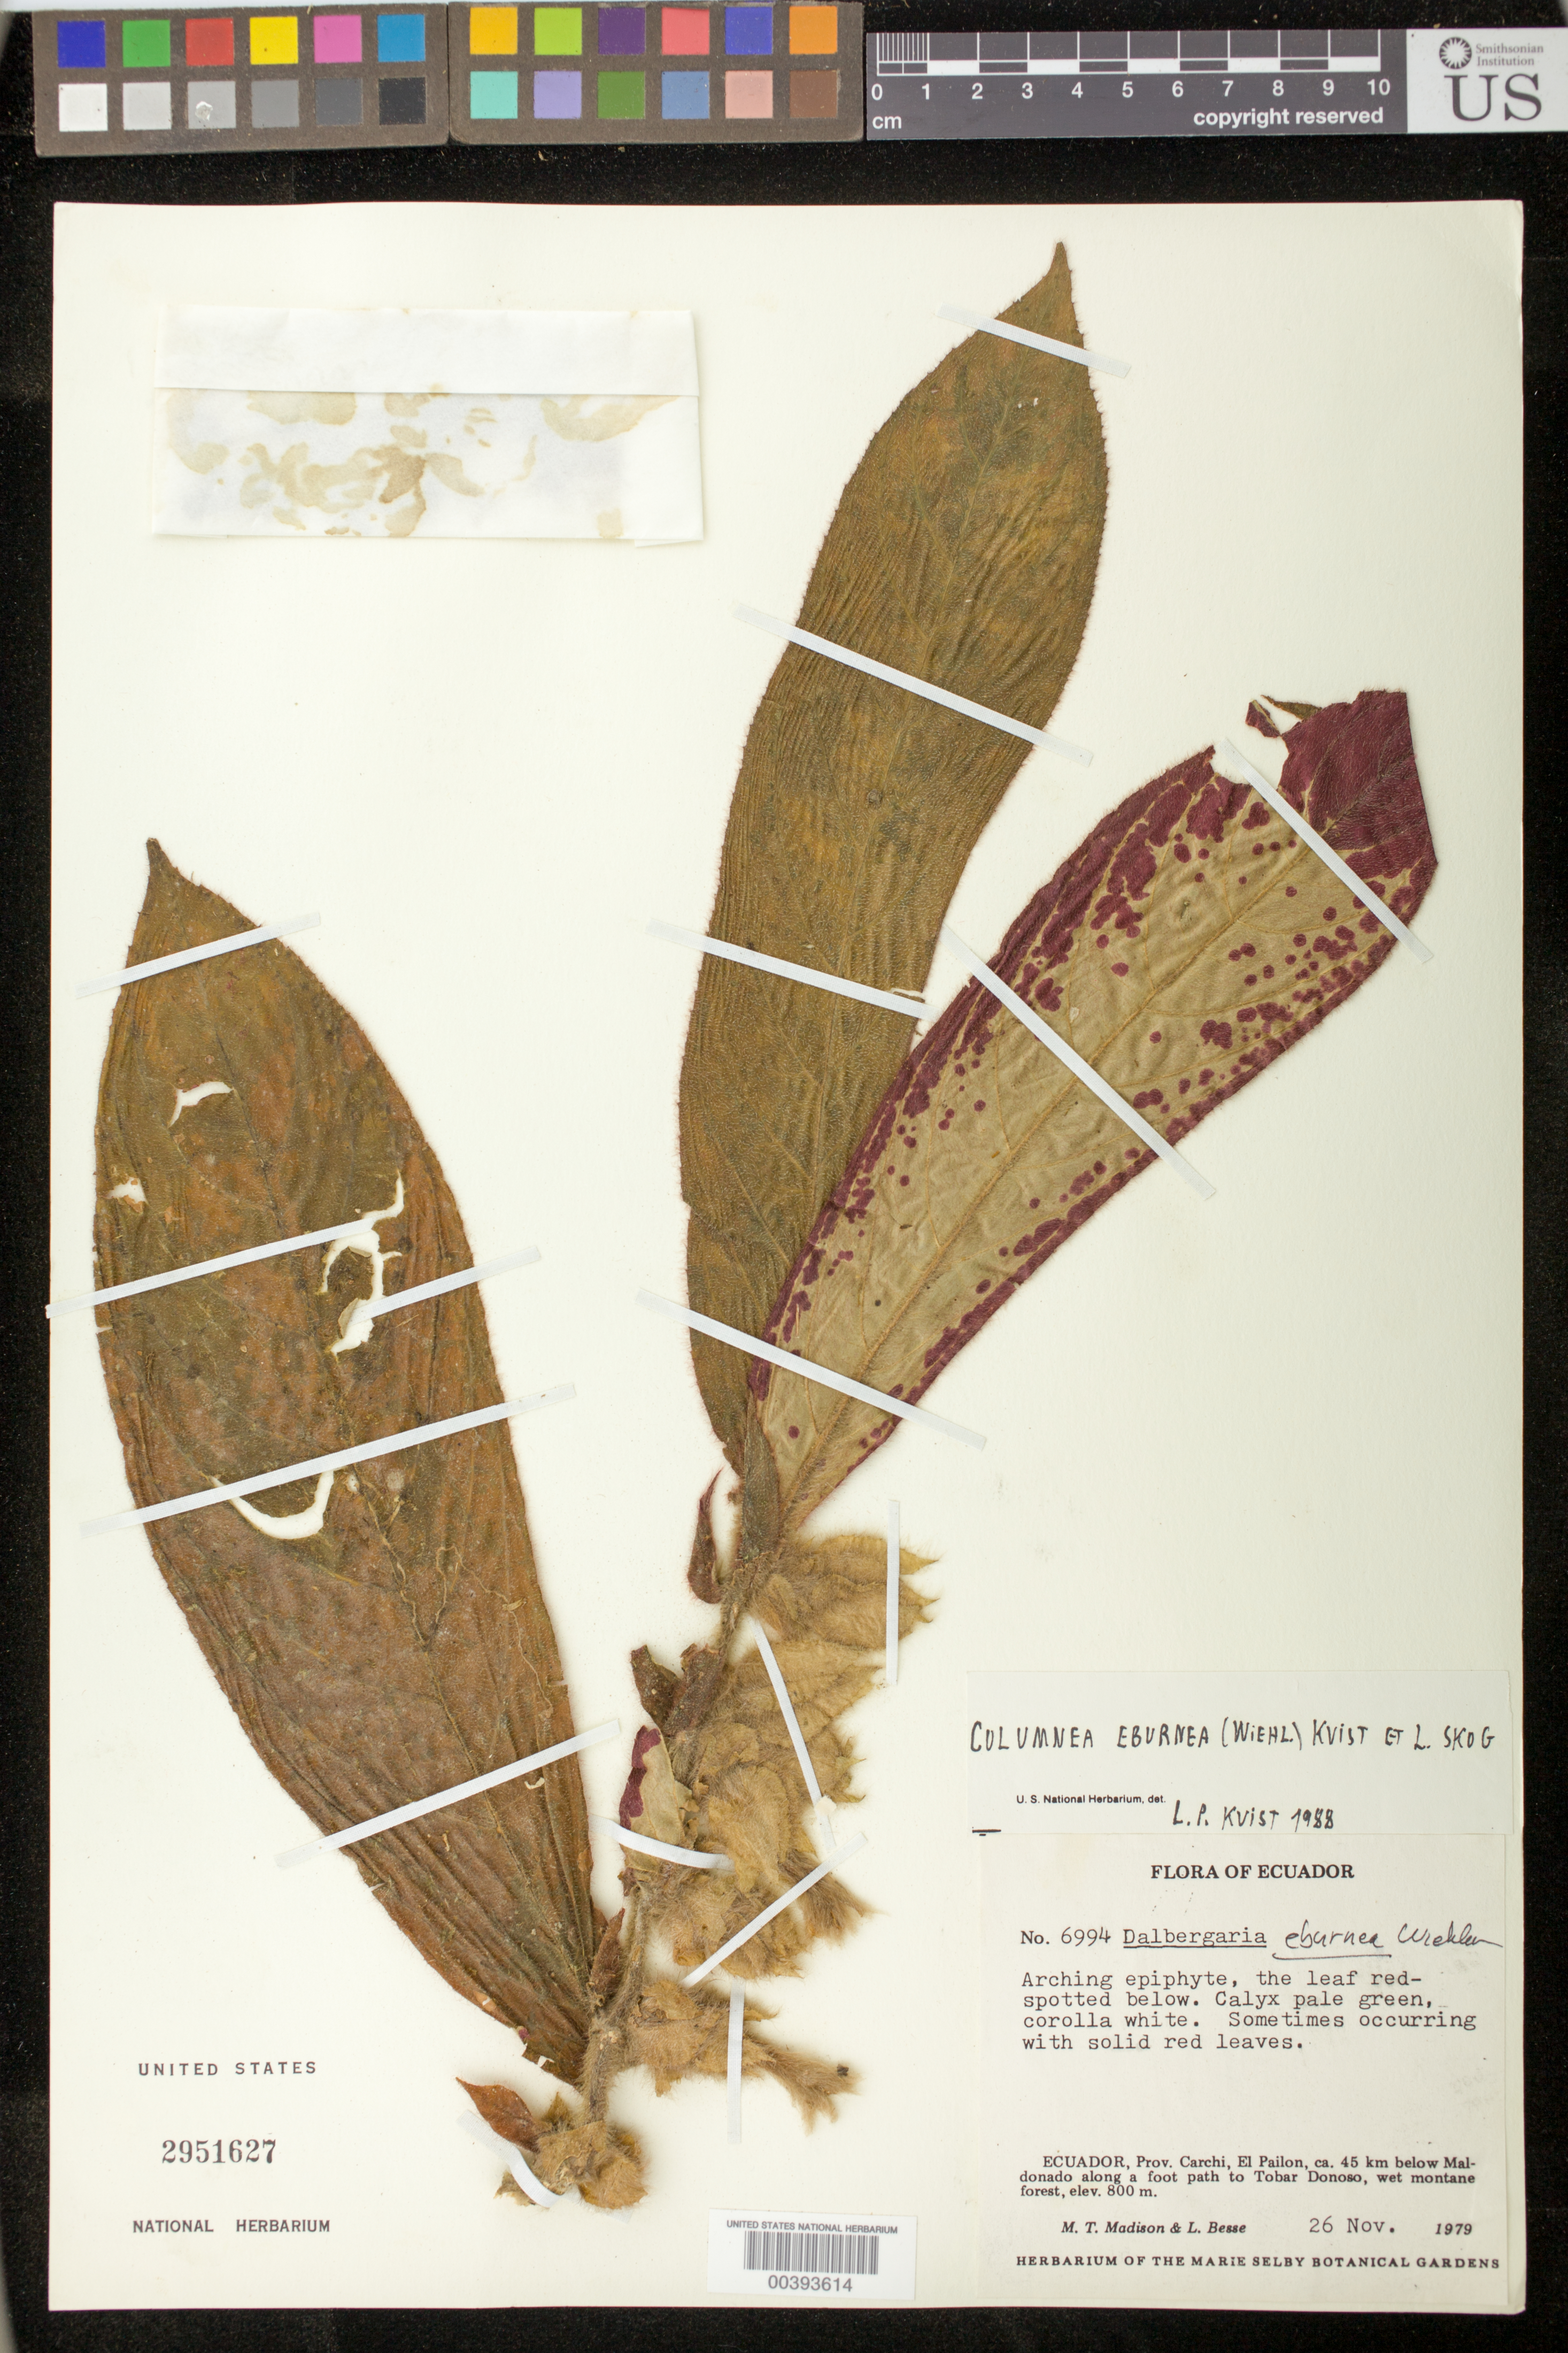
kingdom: Plantae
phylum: Tracheophyta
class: Magnoliopsida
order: Lamiales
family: Gesneriaceae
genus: Columnea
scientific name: Columnea eburnea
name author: (Wiehler) L.P. Kvist & L.E. Skog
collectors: M. T. Madison & L. Besse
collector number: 6994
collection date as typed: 26 Nov 1979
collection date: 1979-11-26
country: Ecuador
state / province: Carchi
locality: El Pailon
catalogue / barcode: US 2951627